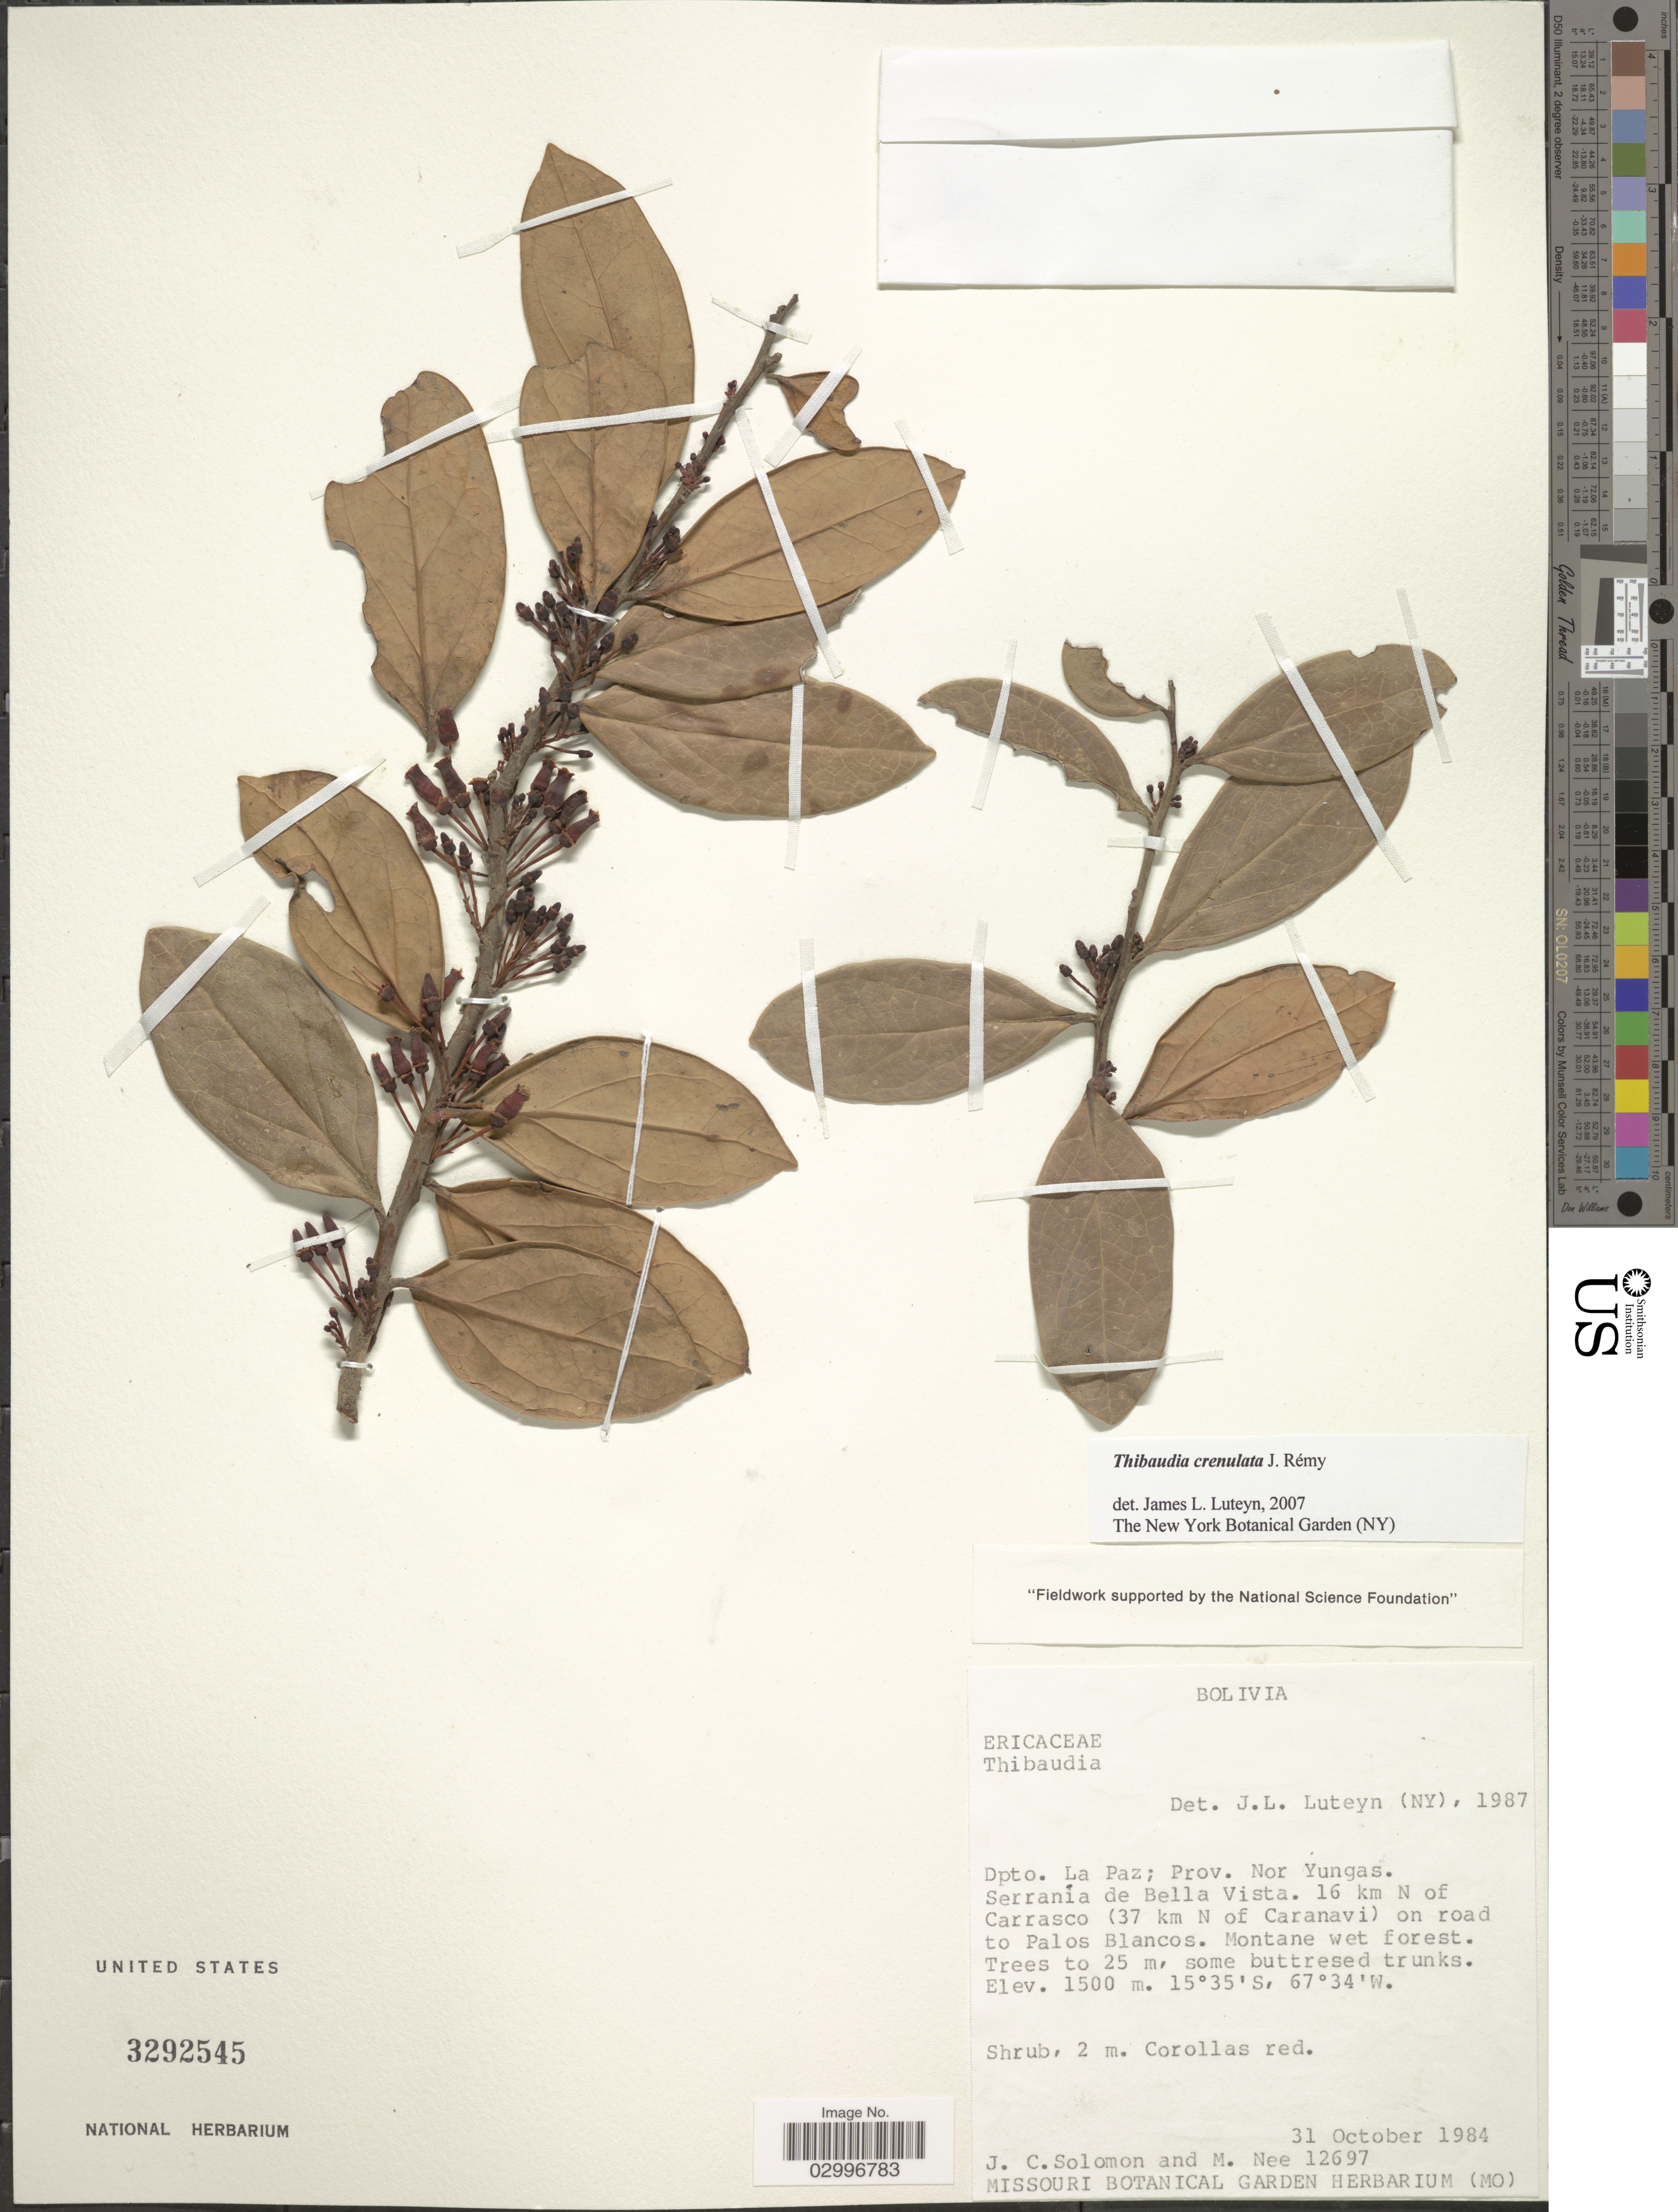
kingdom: Plantae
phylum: Tracheophyta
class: Magnoliopsida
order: Ericales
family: Ericaceae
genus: Thibaudia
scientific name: Thibaudia crenulata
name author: J. Rémy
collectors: J. C. Solomon & M. Nee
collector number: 12697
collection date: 1984-10-31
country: Bolivia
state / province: La Paz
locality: Dpto. La Paz, Prov. Nor Yungas. Serranía de Bella Vista. 16 km N of Carrasco (37 km N of Caranavi) on road to Palos Blancos. Montane wet forest.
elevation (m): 1500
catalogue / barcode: US 3292545